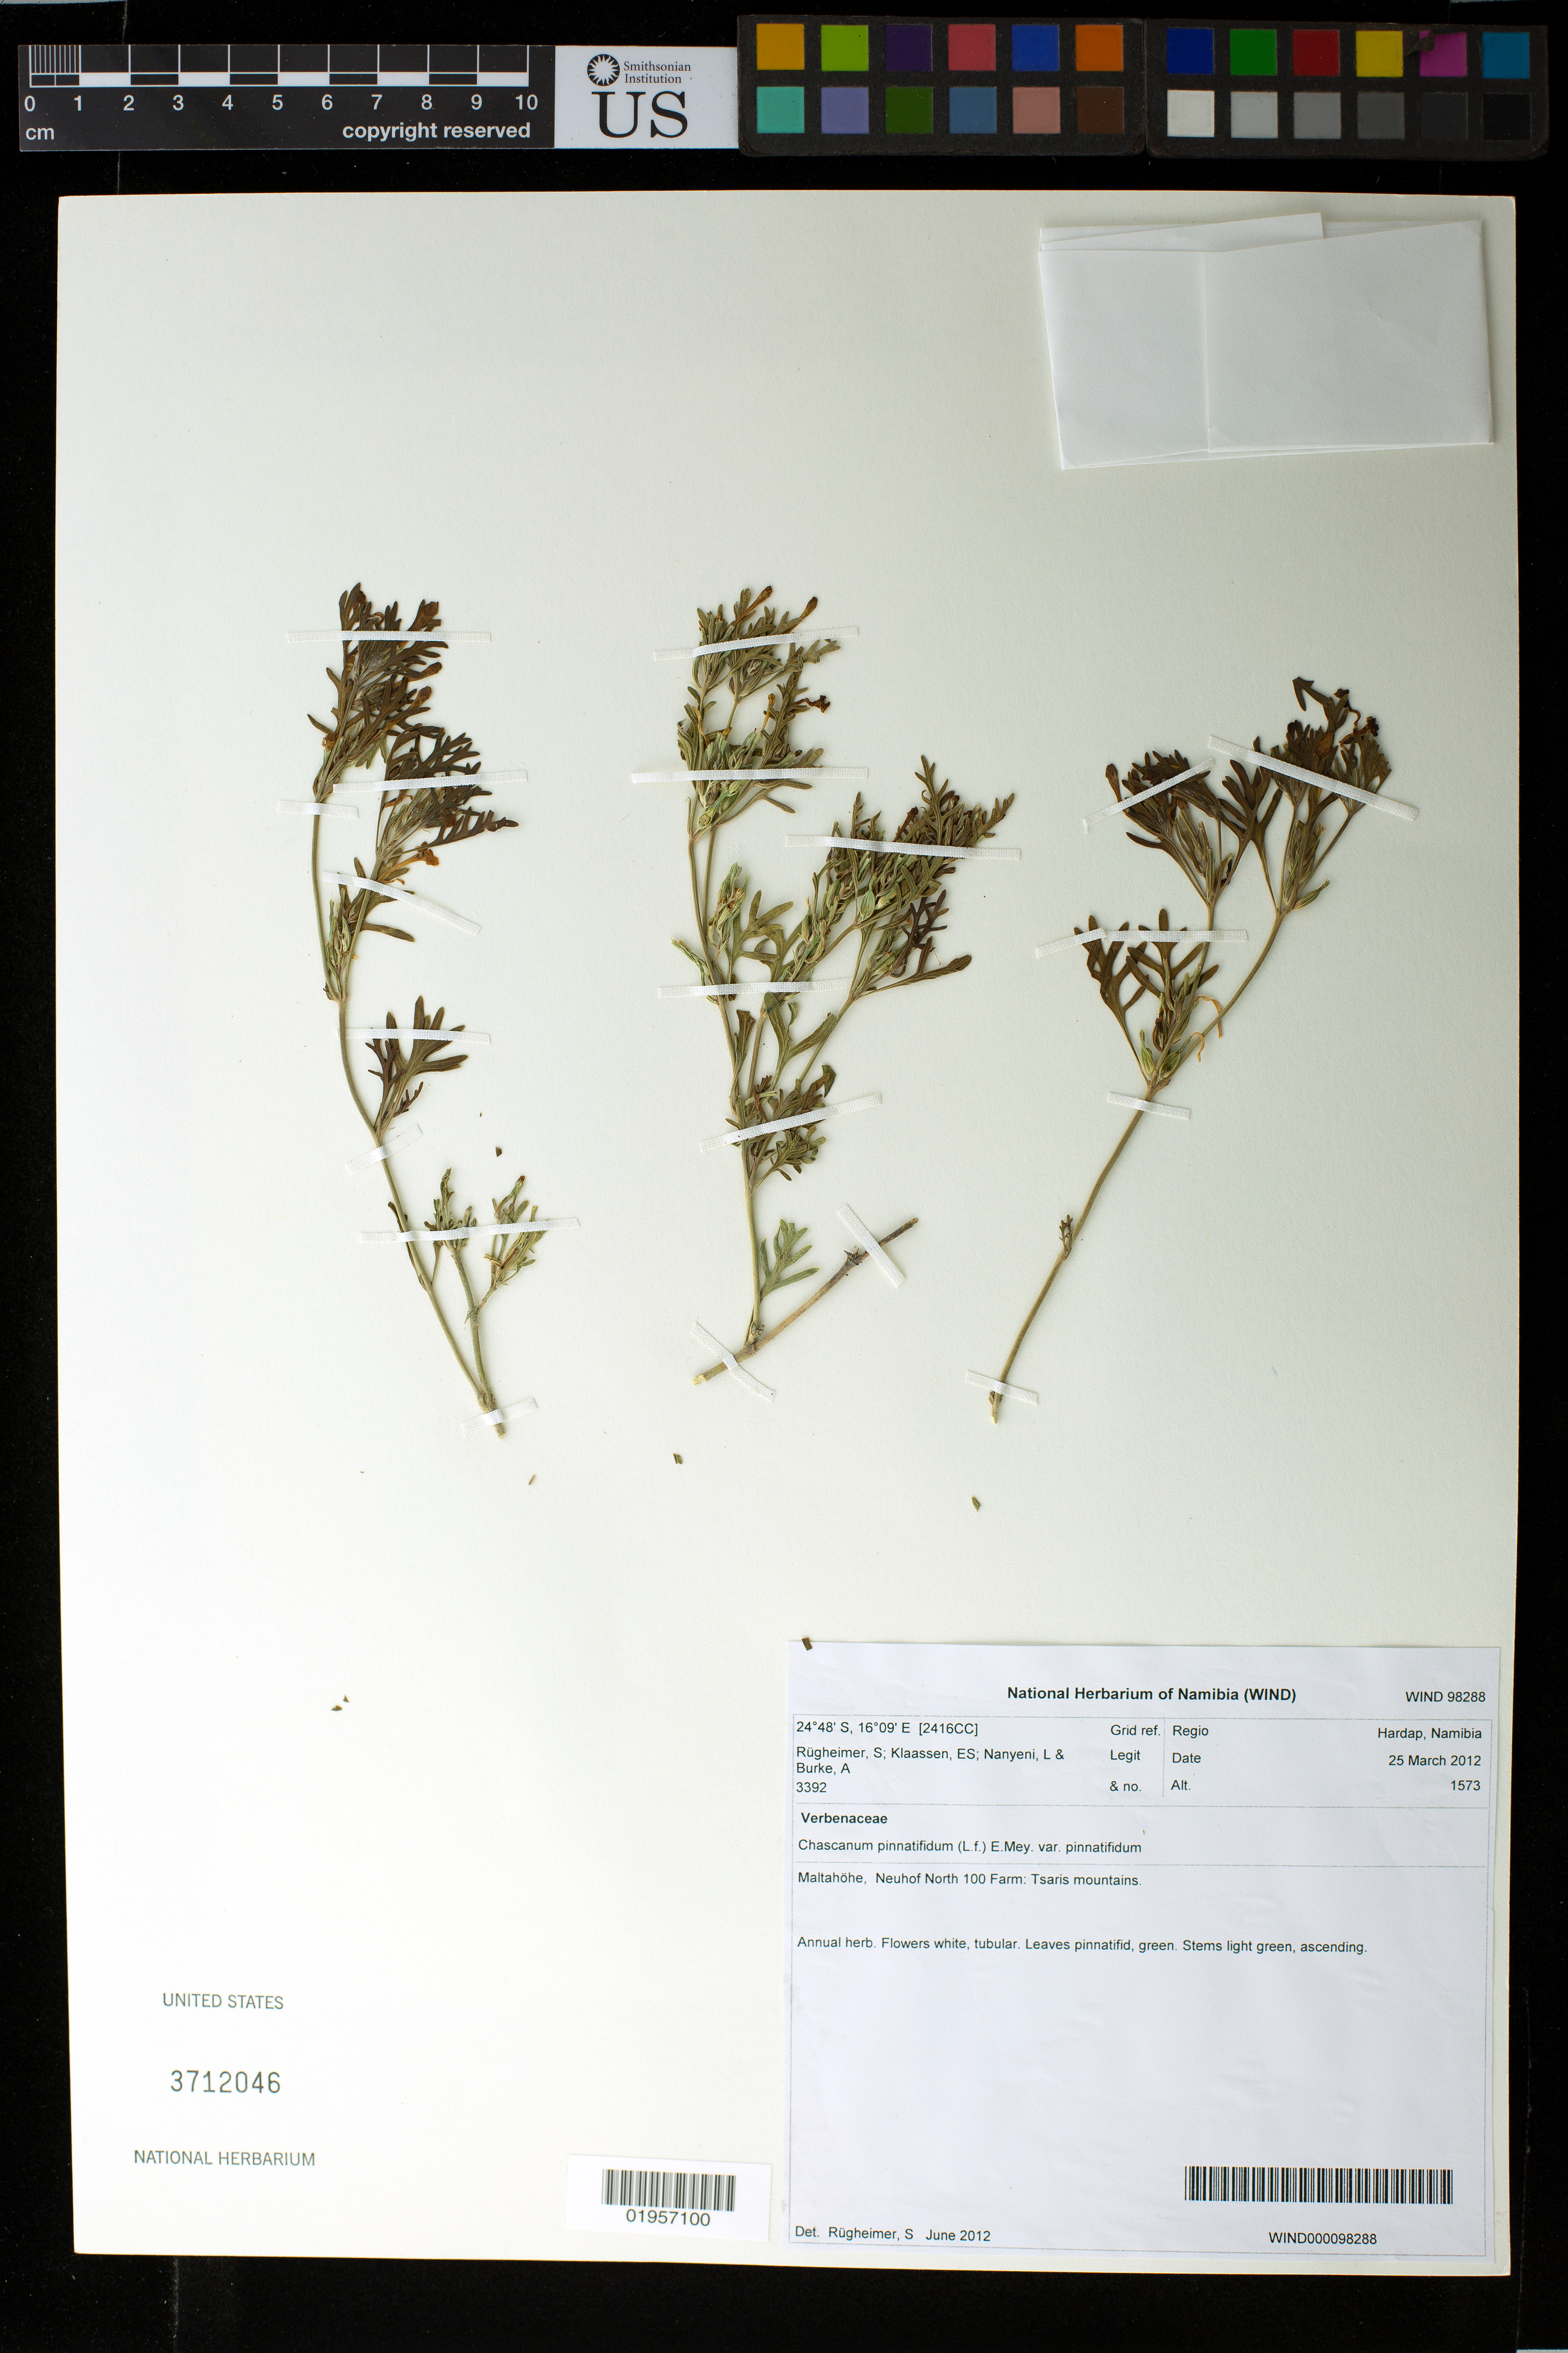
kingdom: Plantae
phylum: Tracheophyta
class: Magnoliopsida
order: Lamiales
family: Verbenaceae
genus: Chascanum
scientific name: Chascanum pinnatifidum var. pinnatifidum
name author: (L. f.) E. Mey.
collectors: S. Rugheimer, E. S. Klaassen, L. Nanyeni & A. Burke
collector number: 3392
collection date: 2012-03-25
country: Namibia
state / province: Hardap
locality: Maltahohe, Neuhof North 100 Farm: Tsaris mountains.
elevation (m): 1573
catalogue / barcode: US 3712046